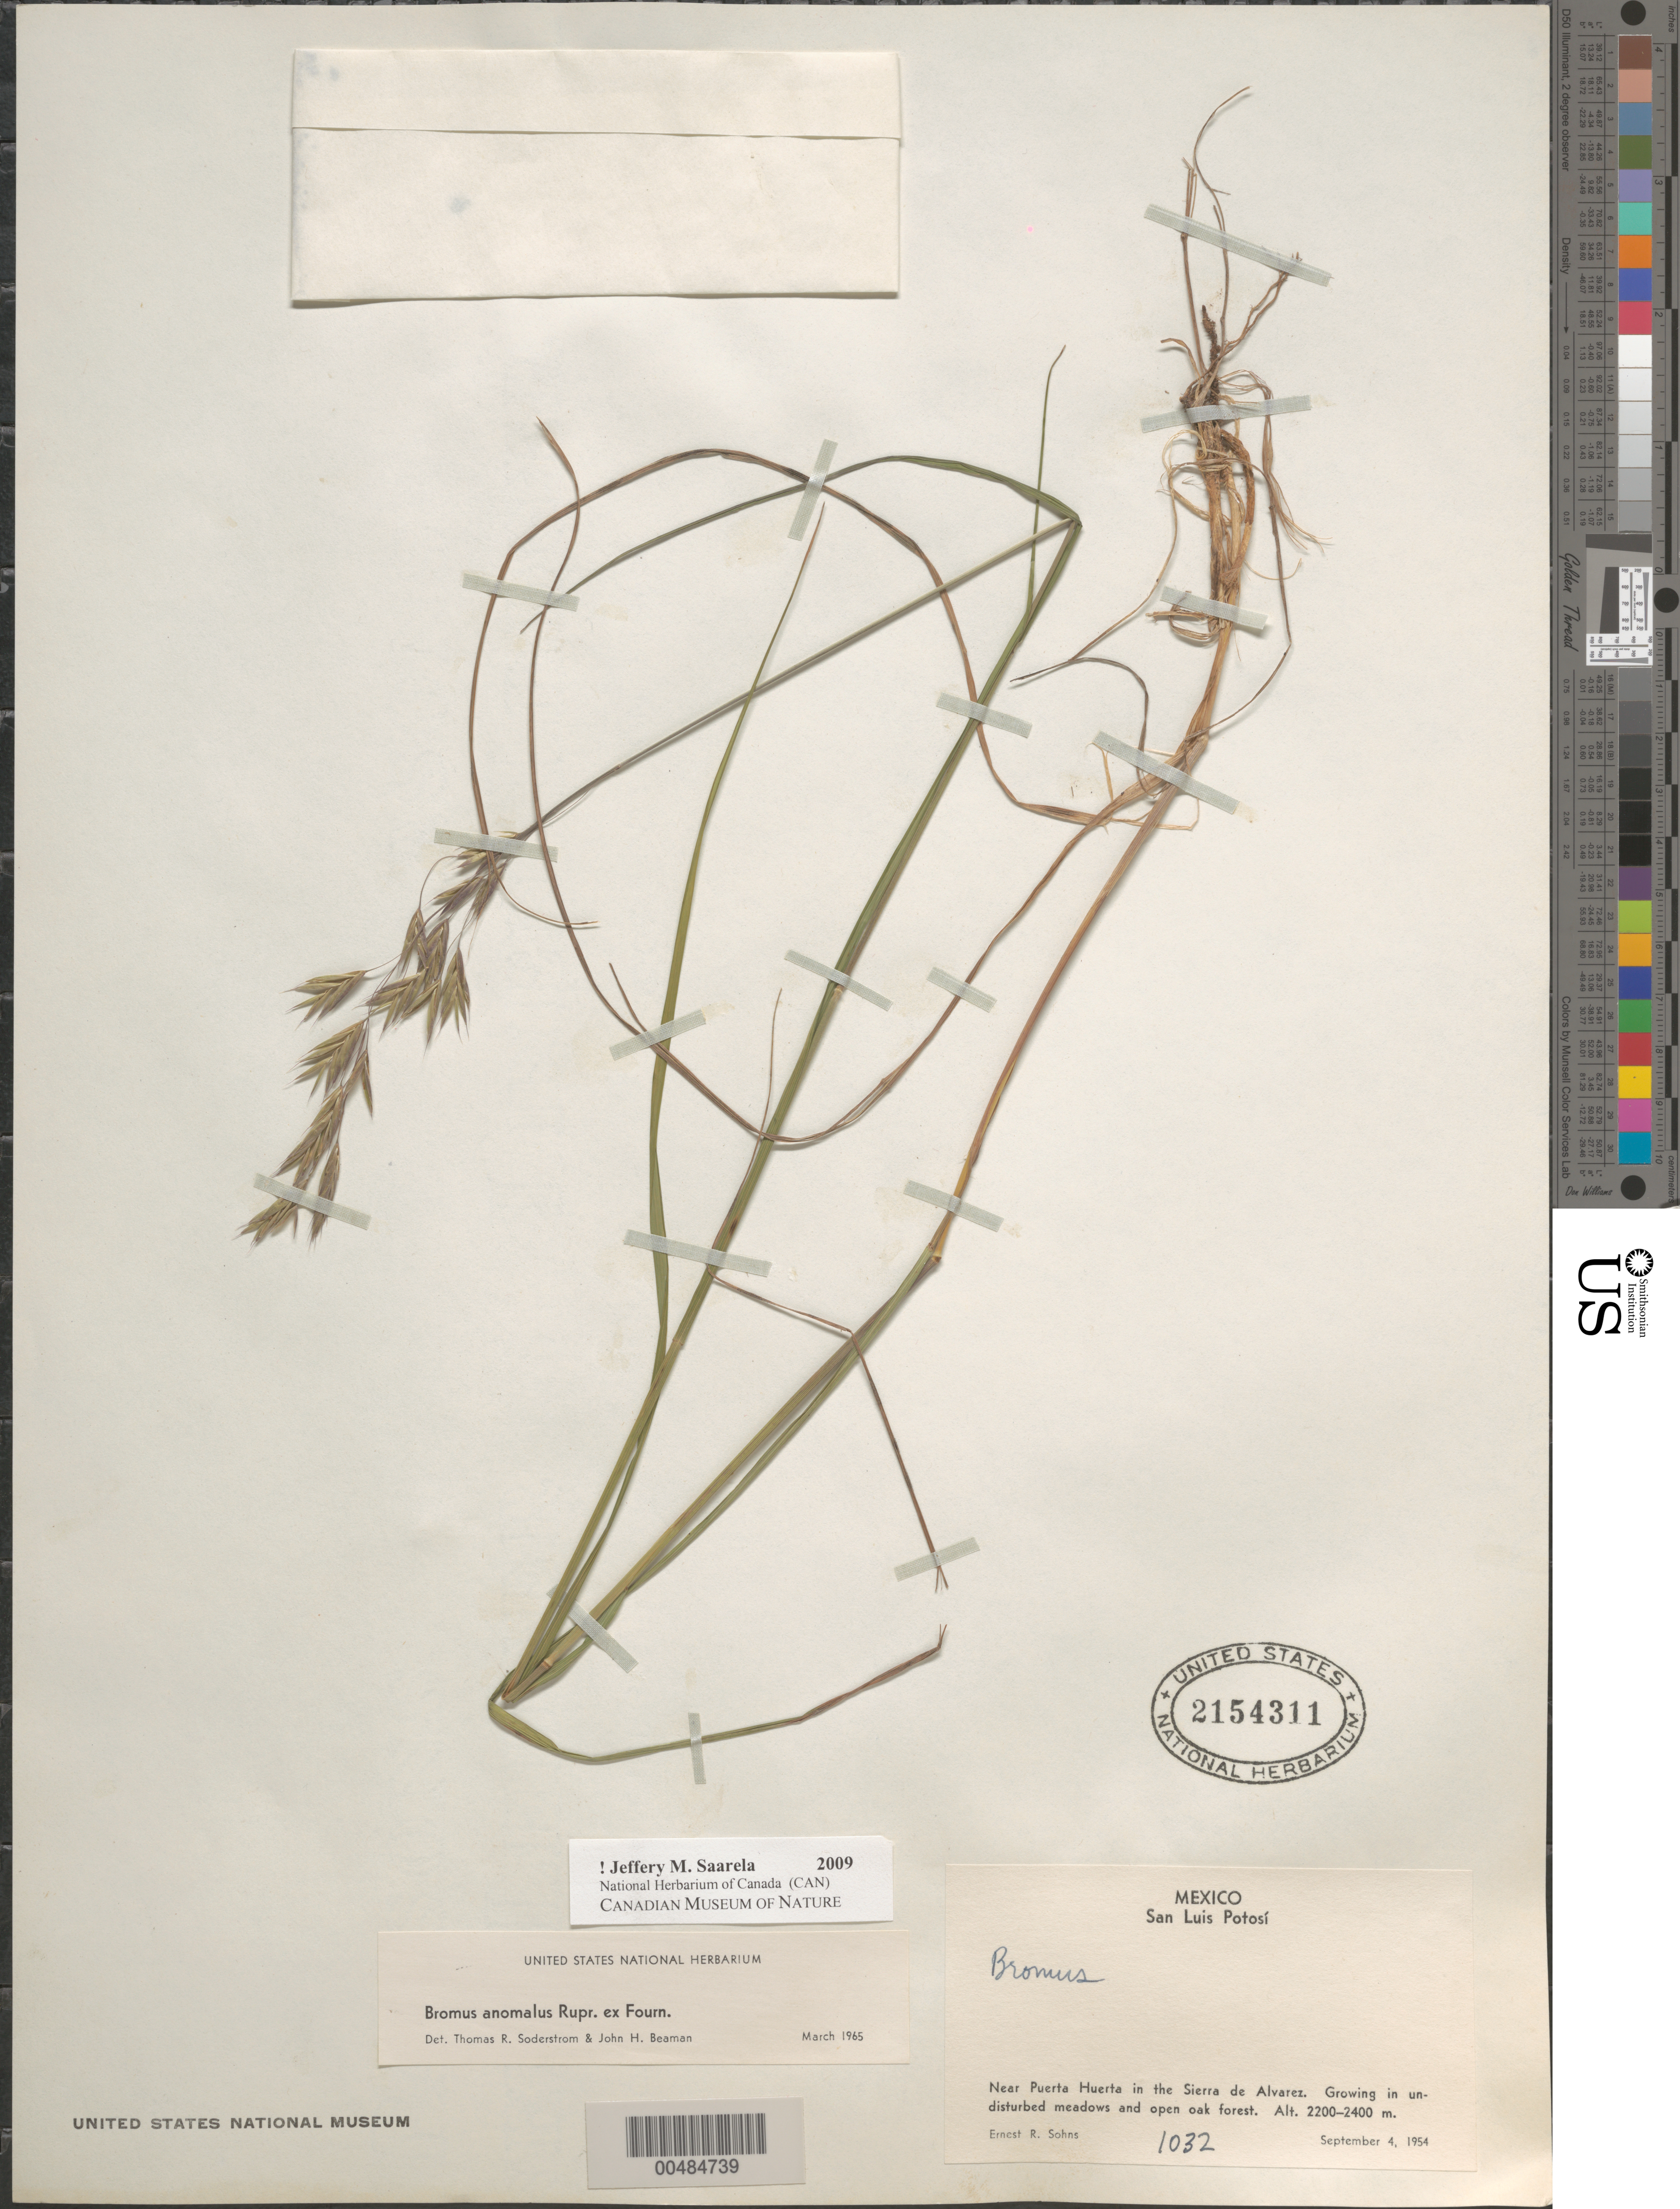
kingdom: Plantae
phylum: Tracheophyta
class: Liliopsida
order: Poales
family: Poaceae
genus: Bromus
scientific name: Bromus anomalus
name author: Rupr. ex E. Fourn.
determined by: Soderstrom, T. R.; Beaman, J. H.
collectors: E. R. Sohns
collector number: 1032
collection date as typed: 4 Sep 1954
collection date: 1954-09-04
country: Mexico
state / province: San Luis Potosi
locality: Near Puerta Huerta in the Sierra de Alvarez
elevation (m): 2200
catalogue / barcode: US 2154311